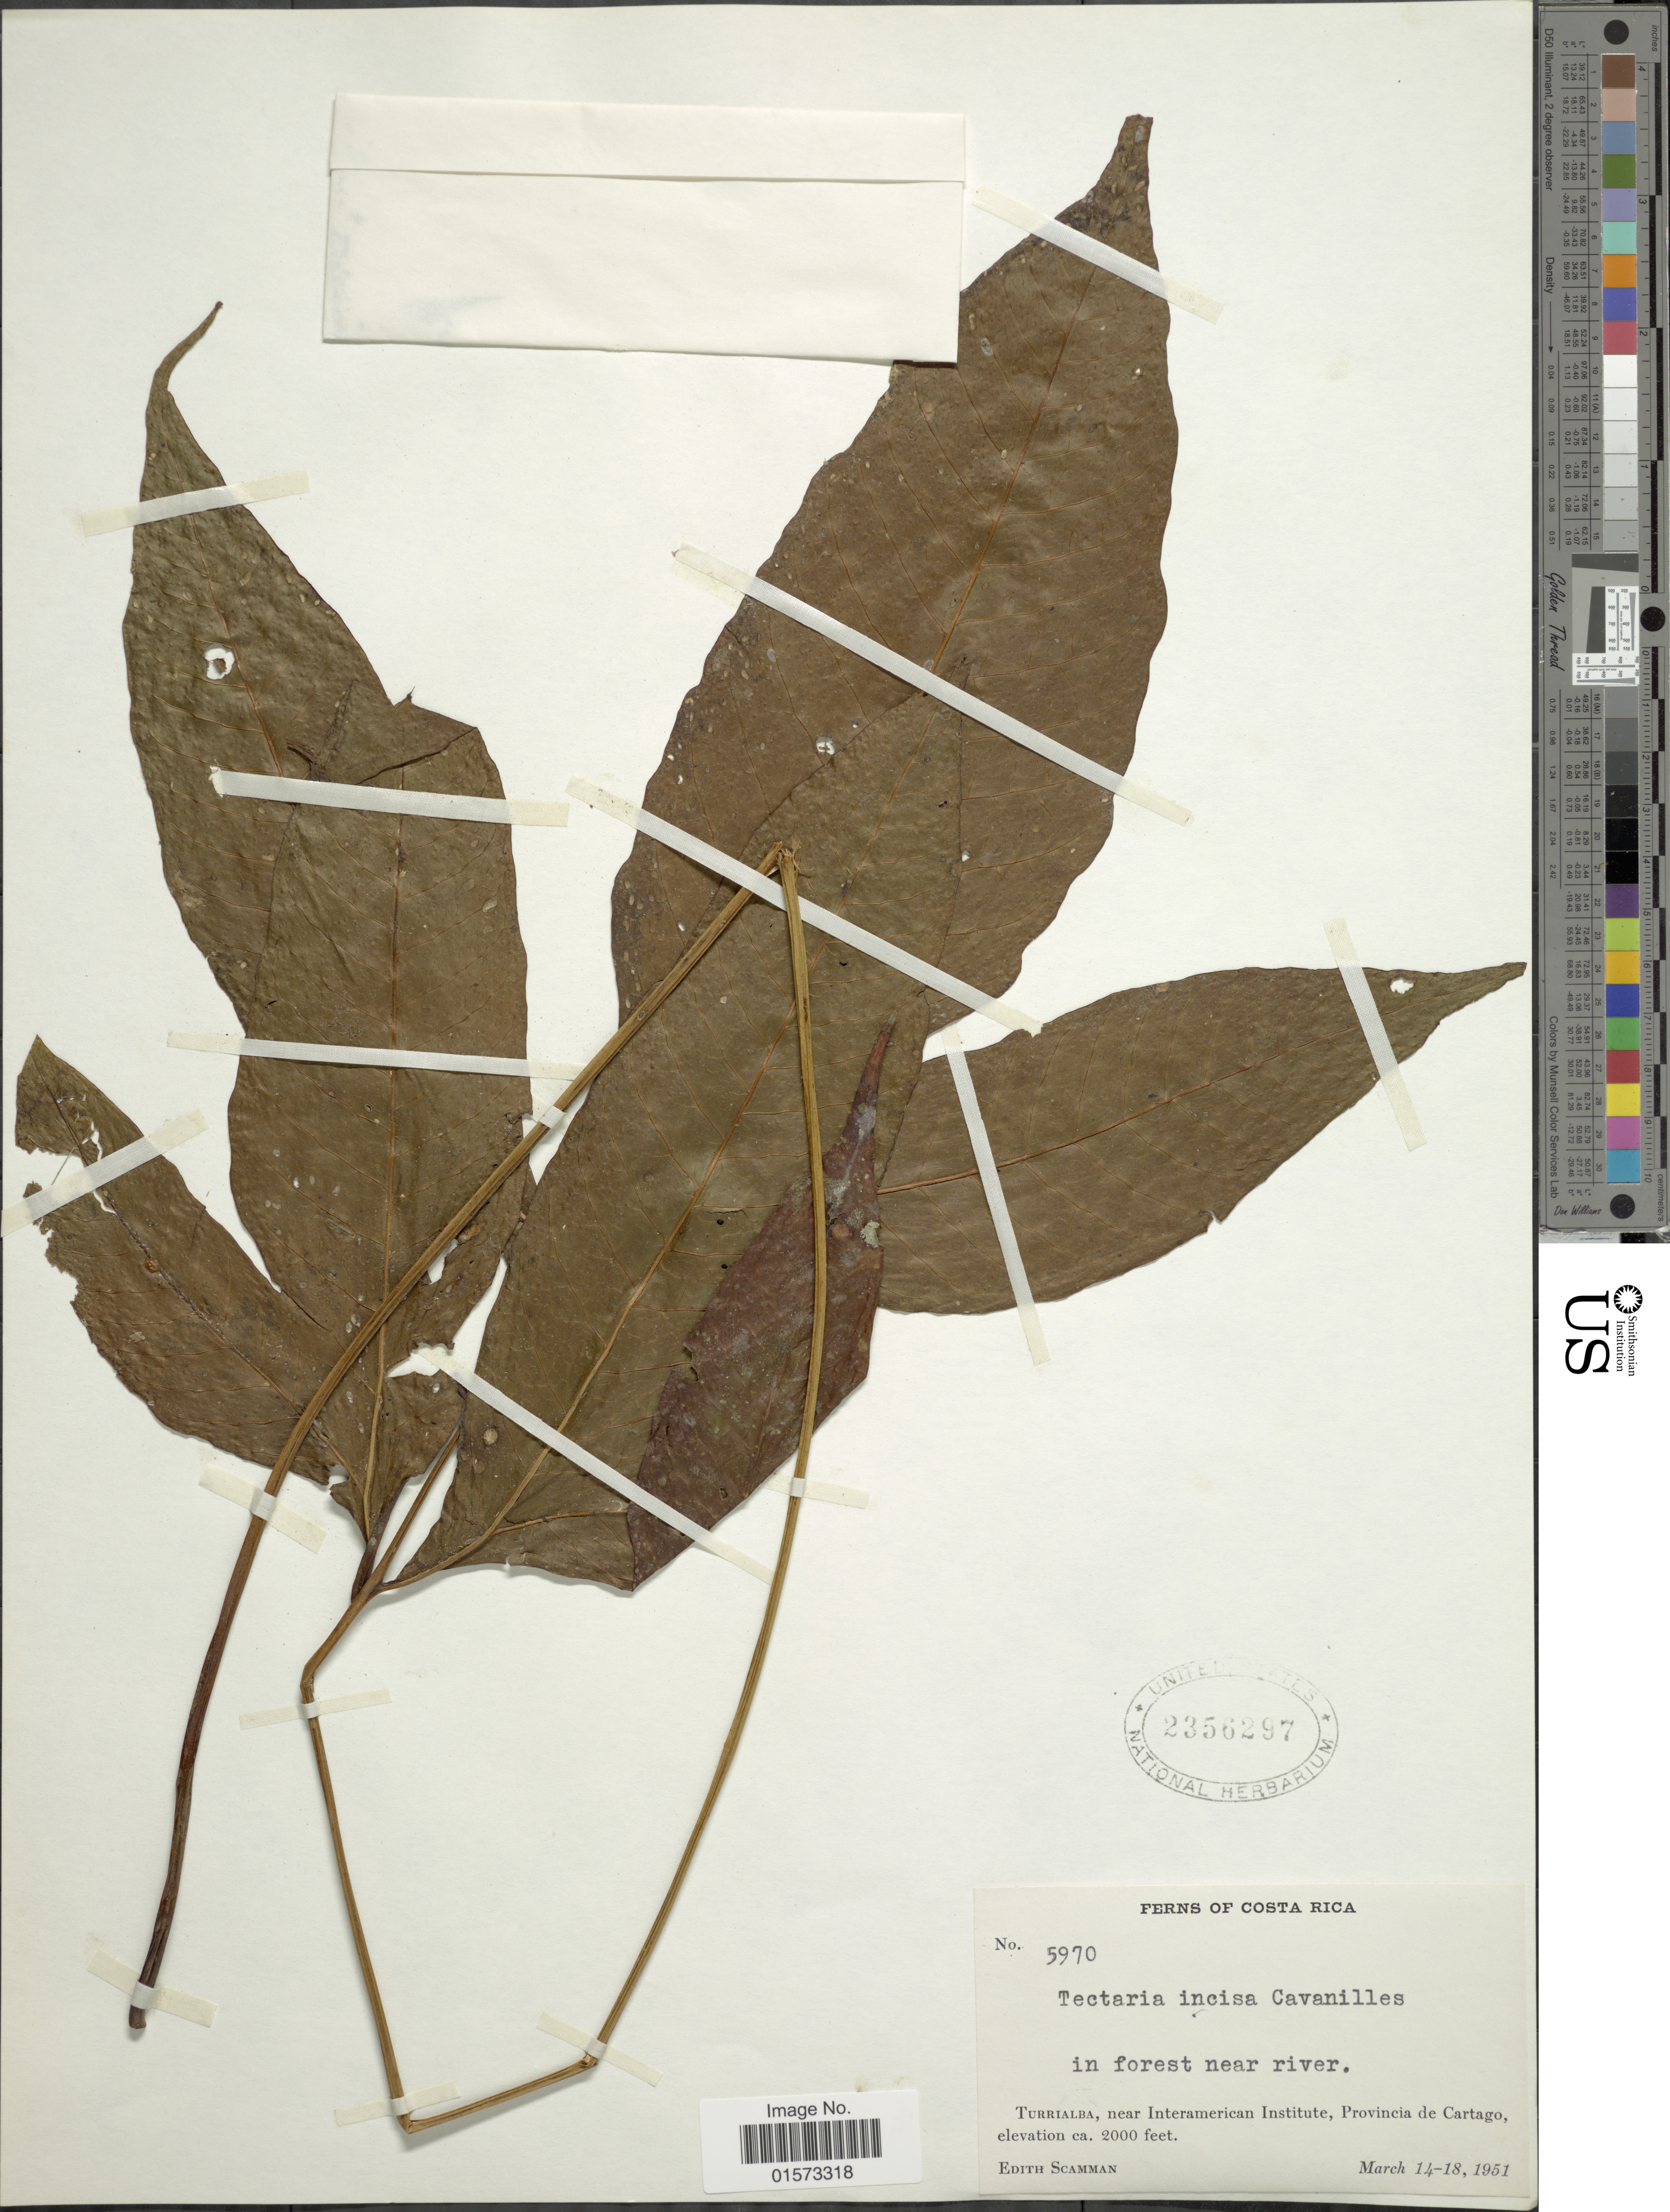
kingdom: Plantae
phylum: Tracheophyta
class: Polypodiopsida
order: Polypodiales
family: Tectariaceae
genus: Tectaria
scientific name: Tectaria incisa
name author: Cav.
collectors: E. Scamman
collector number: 5970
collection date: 1951-03-14/1951-03-18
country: Costa Rica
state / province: Cartago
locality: Turrialba, near Interamerican Institute, Provincia de Cartago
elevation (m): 610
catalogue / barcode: US 2356297